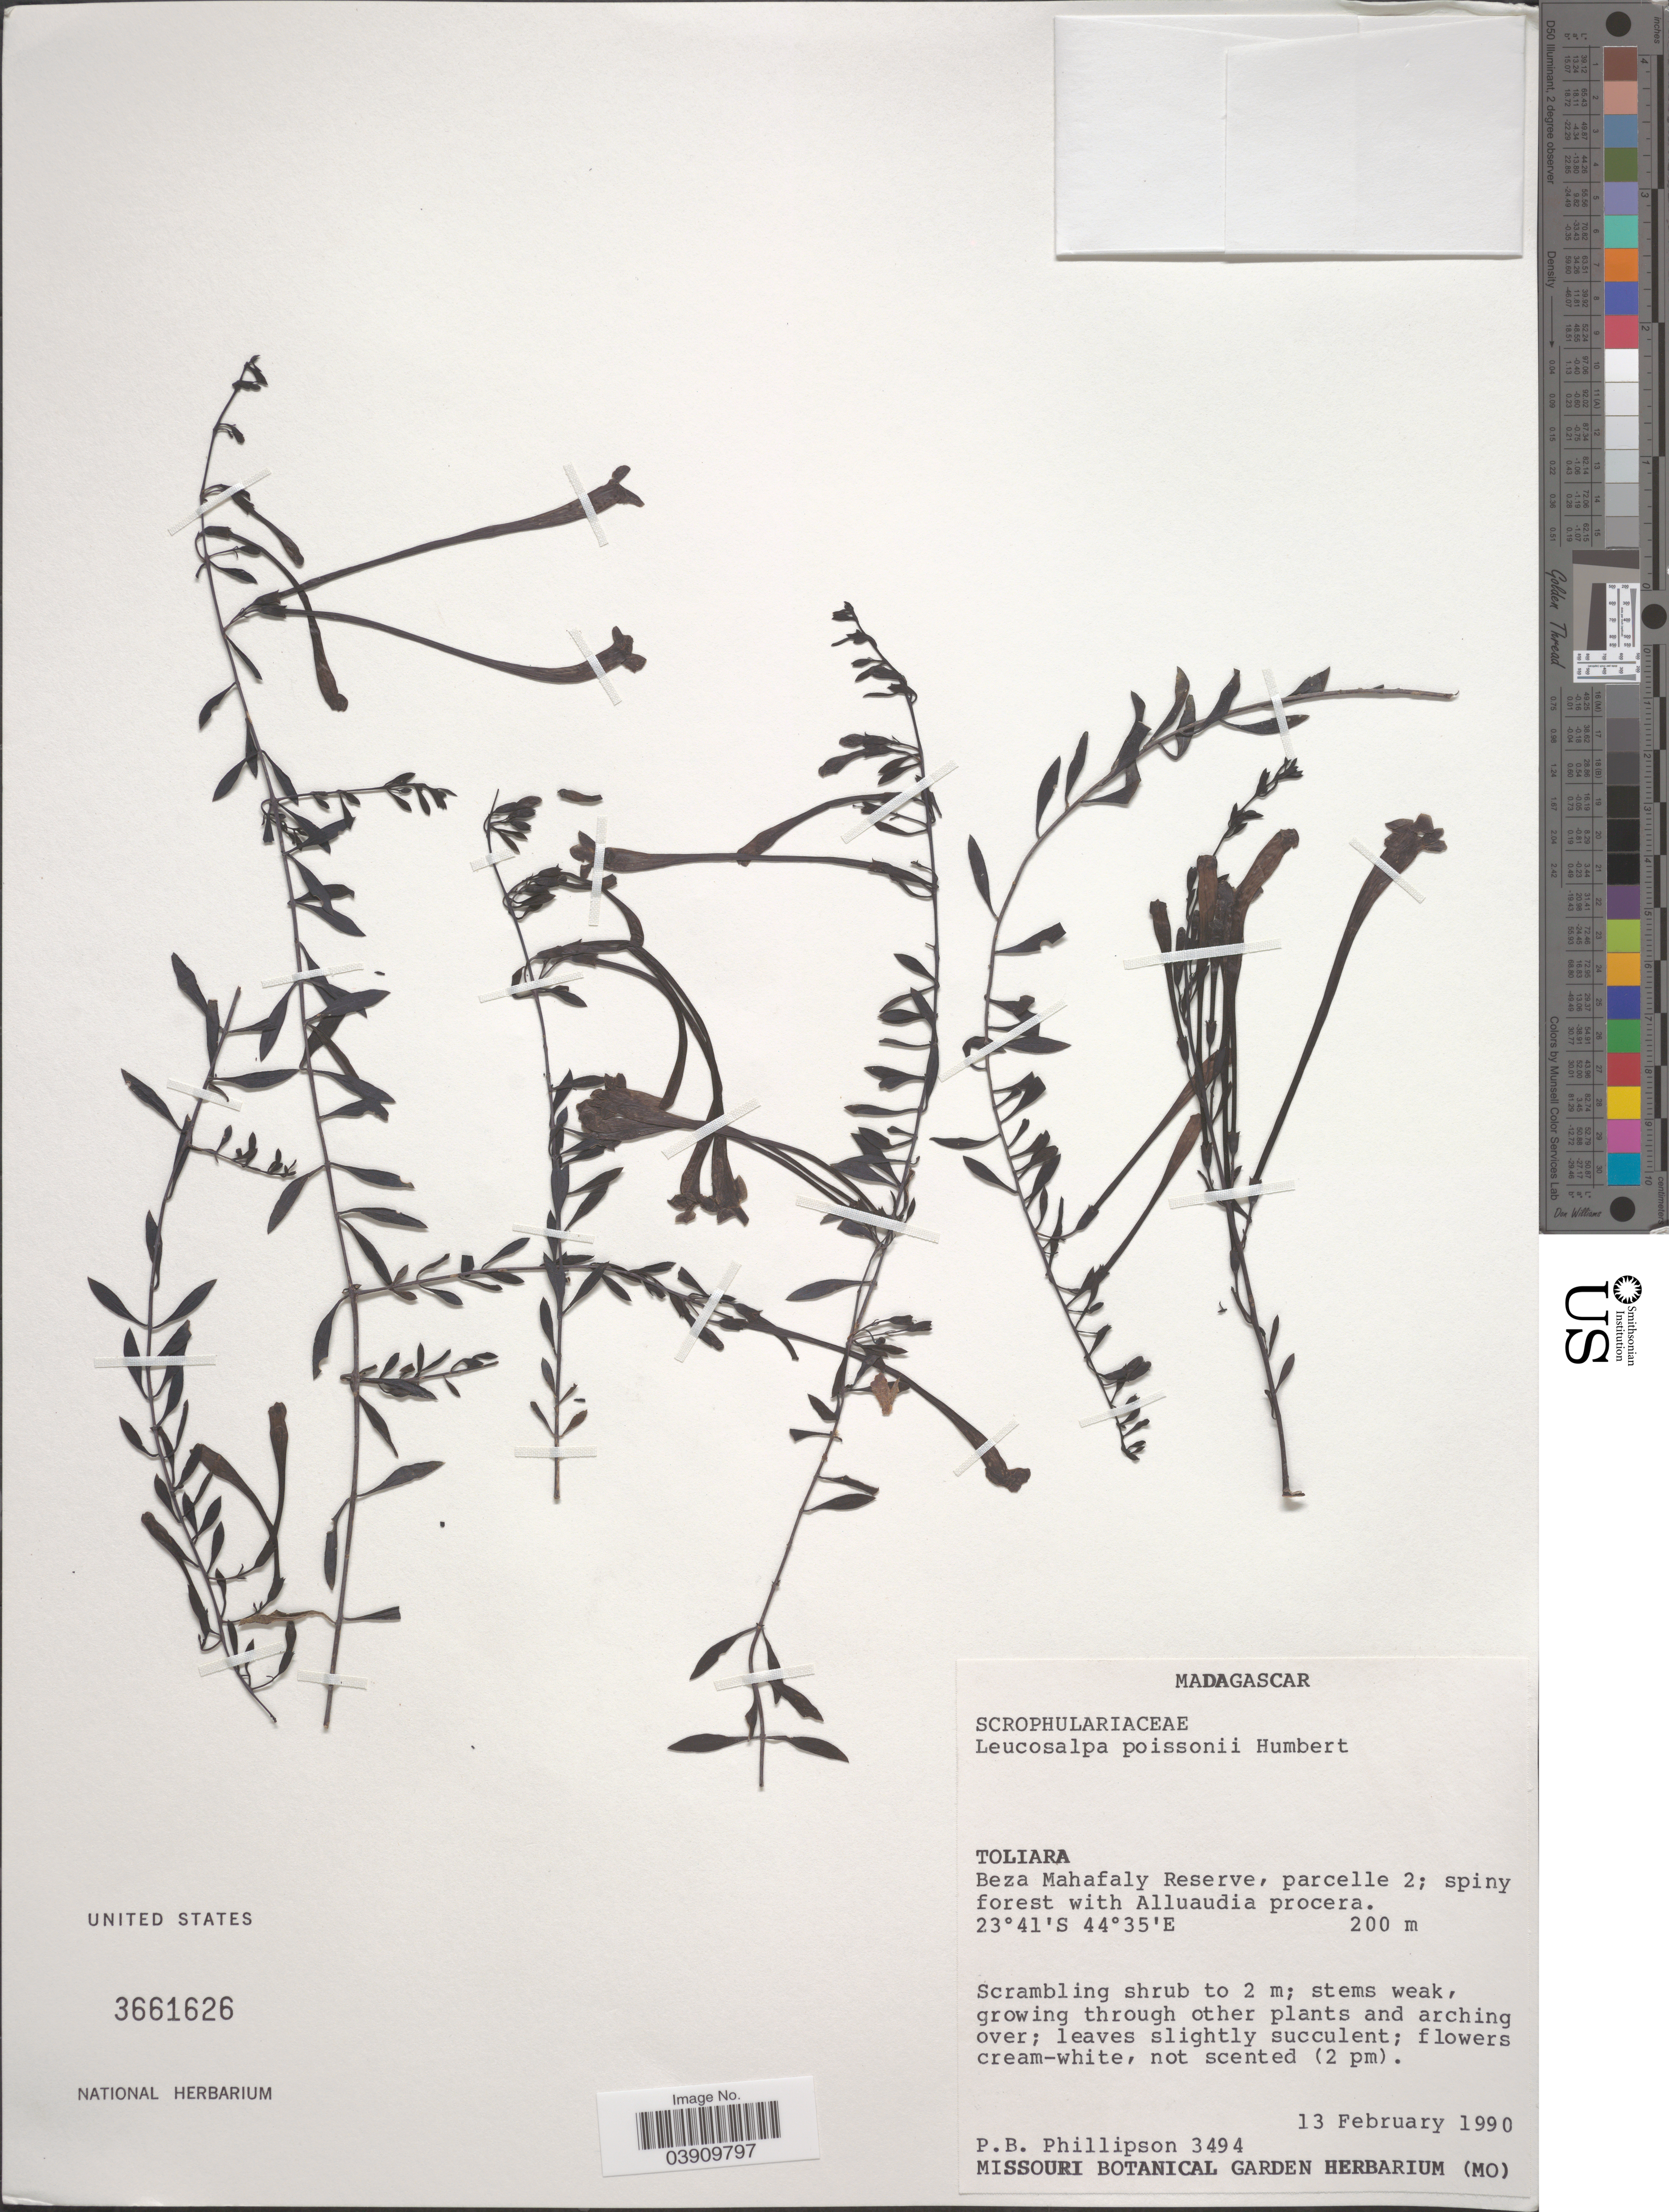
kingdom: Plantae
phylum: Tracheophyta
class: Magnoliopsida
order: Lamiales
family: Orobanchaceae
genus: Leucosalpa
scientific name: Leucosalpa poissonii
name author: Bonati & Humbert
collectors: P. B. Phillipson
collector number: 3494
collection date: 1990-02-13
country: Madagascar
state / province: Atsimo-Andrefana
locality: Beza Mahafaly Reserve, parcelle 2.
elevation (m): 200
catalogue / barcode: US 3661626